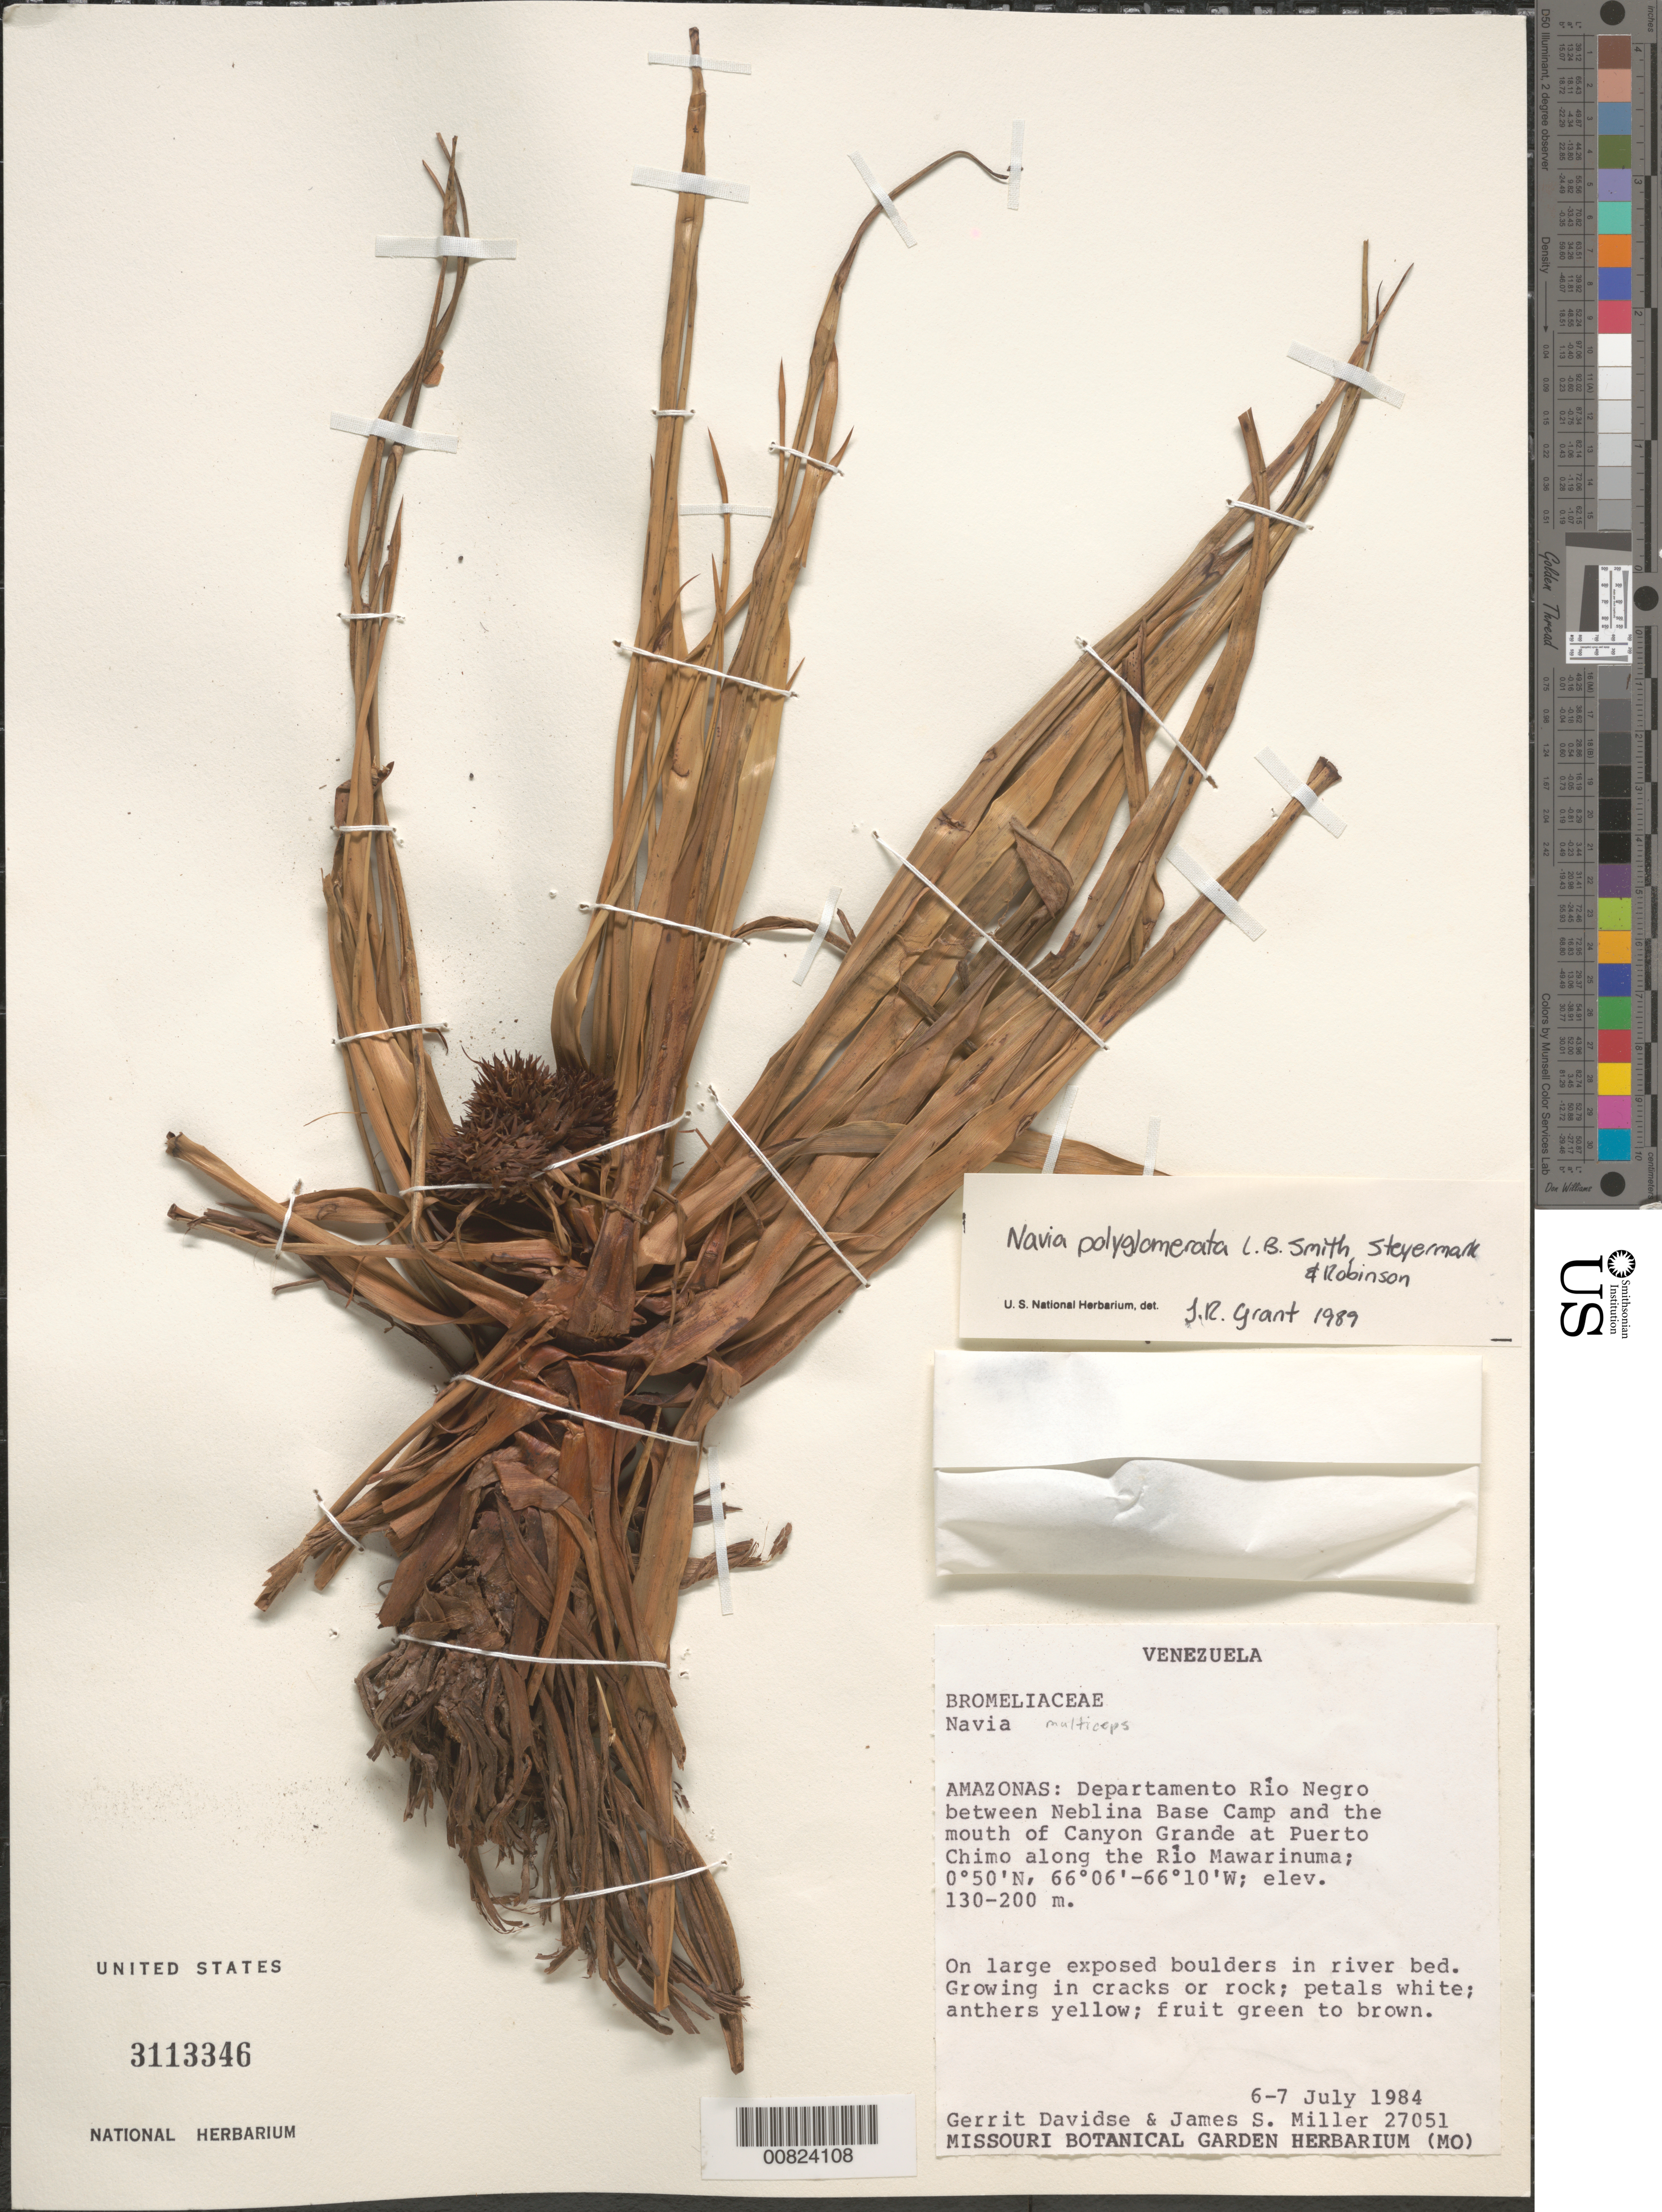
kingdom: Plantae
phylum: Tracheophyta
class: Liliopsida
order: Poales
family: Bromeliaceae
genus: Navia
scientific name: Navia polyglomerata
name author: L.B. Sm.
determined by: Grant, T. R.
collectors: G. Davidse & J. S. Miller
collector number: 27051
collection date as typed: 6-Jul-84 to 7-Jul-84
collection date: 1984-07-06/1984-07-07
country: Venezuela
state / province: Amazonas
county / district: Río Negro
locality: Neblina Base Camp to mouth of Canyon Grande, along Río Mawarinuma, just E of Puerto Chimo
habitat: On large exposed boulders in river bed; growing in cracks or rock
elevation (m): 130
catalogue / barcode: US 3113346